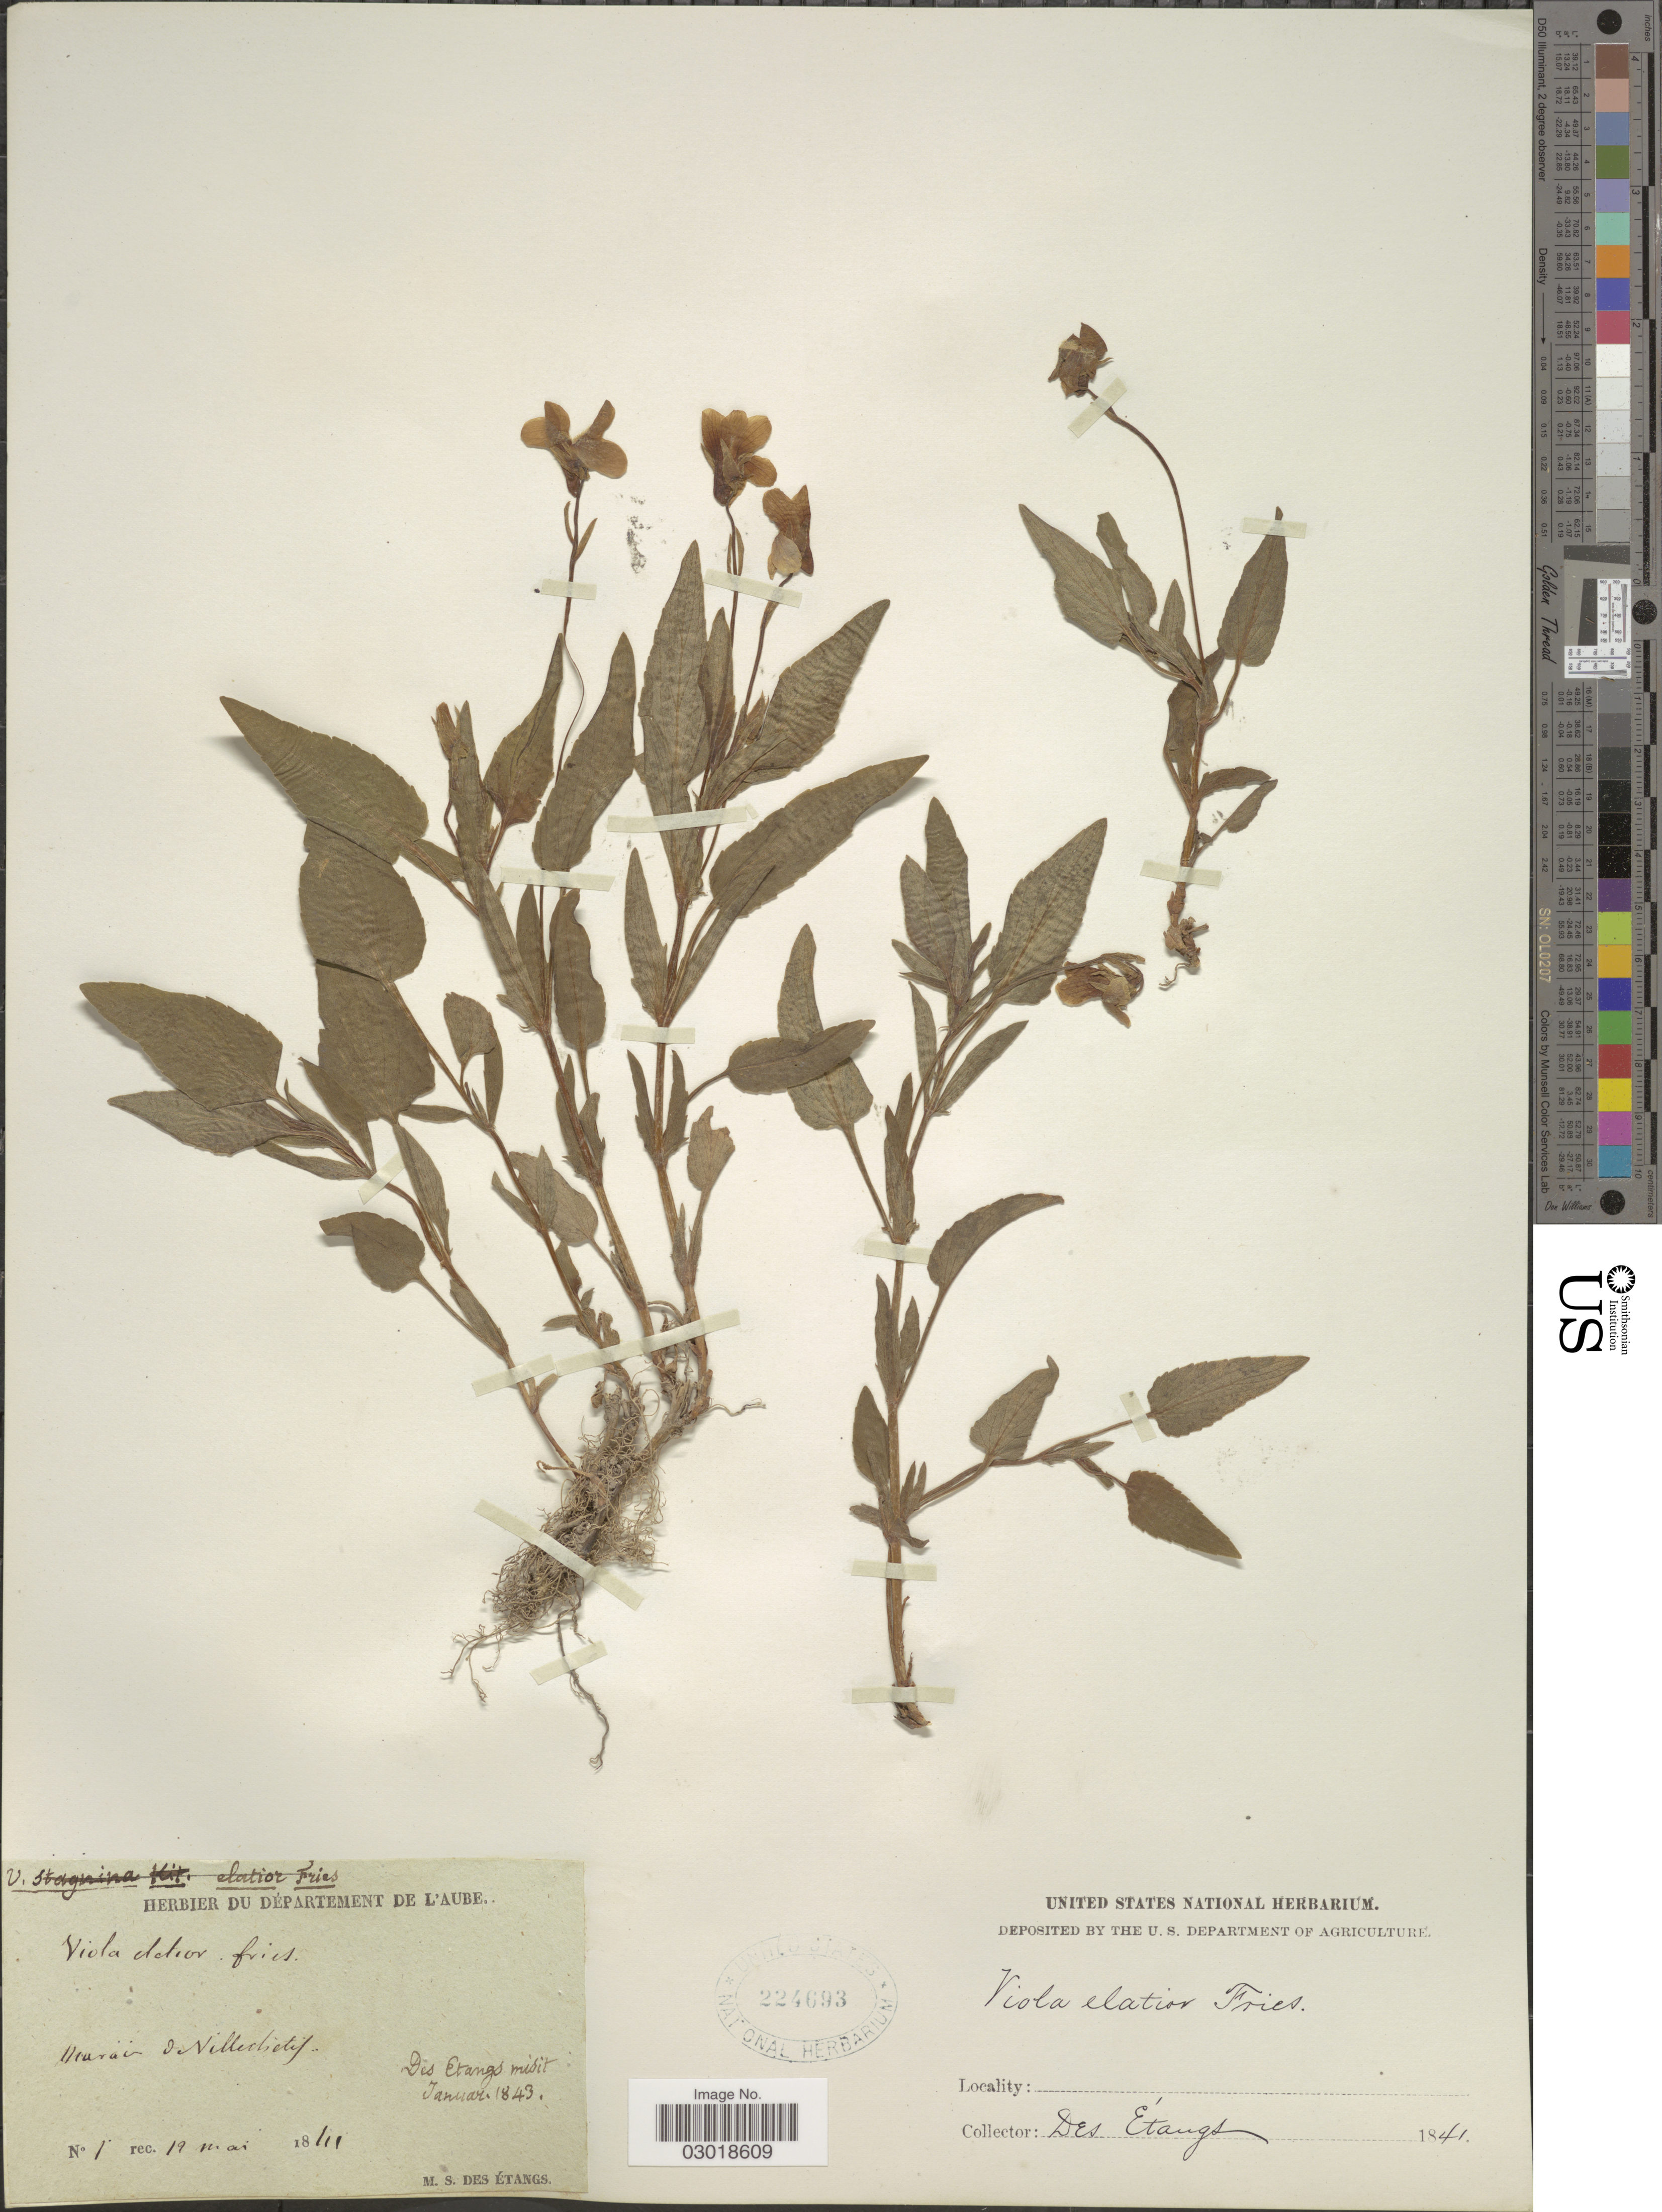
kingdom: Plantae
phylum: Tracheophyta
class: Magnoliopsida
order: Malpighiales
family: Violaceae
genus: Viola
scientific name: Viola elatior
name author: Fr.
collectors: M. Des Étangs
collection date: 1843-01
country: France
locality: Marais de Villechetif.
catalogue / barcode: US 224693